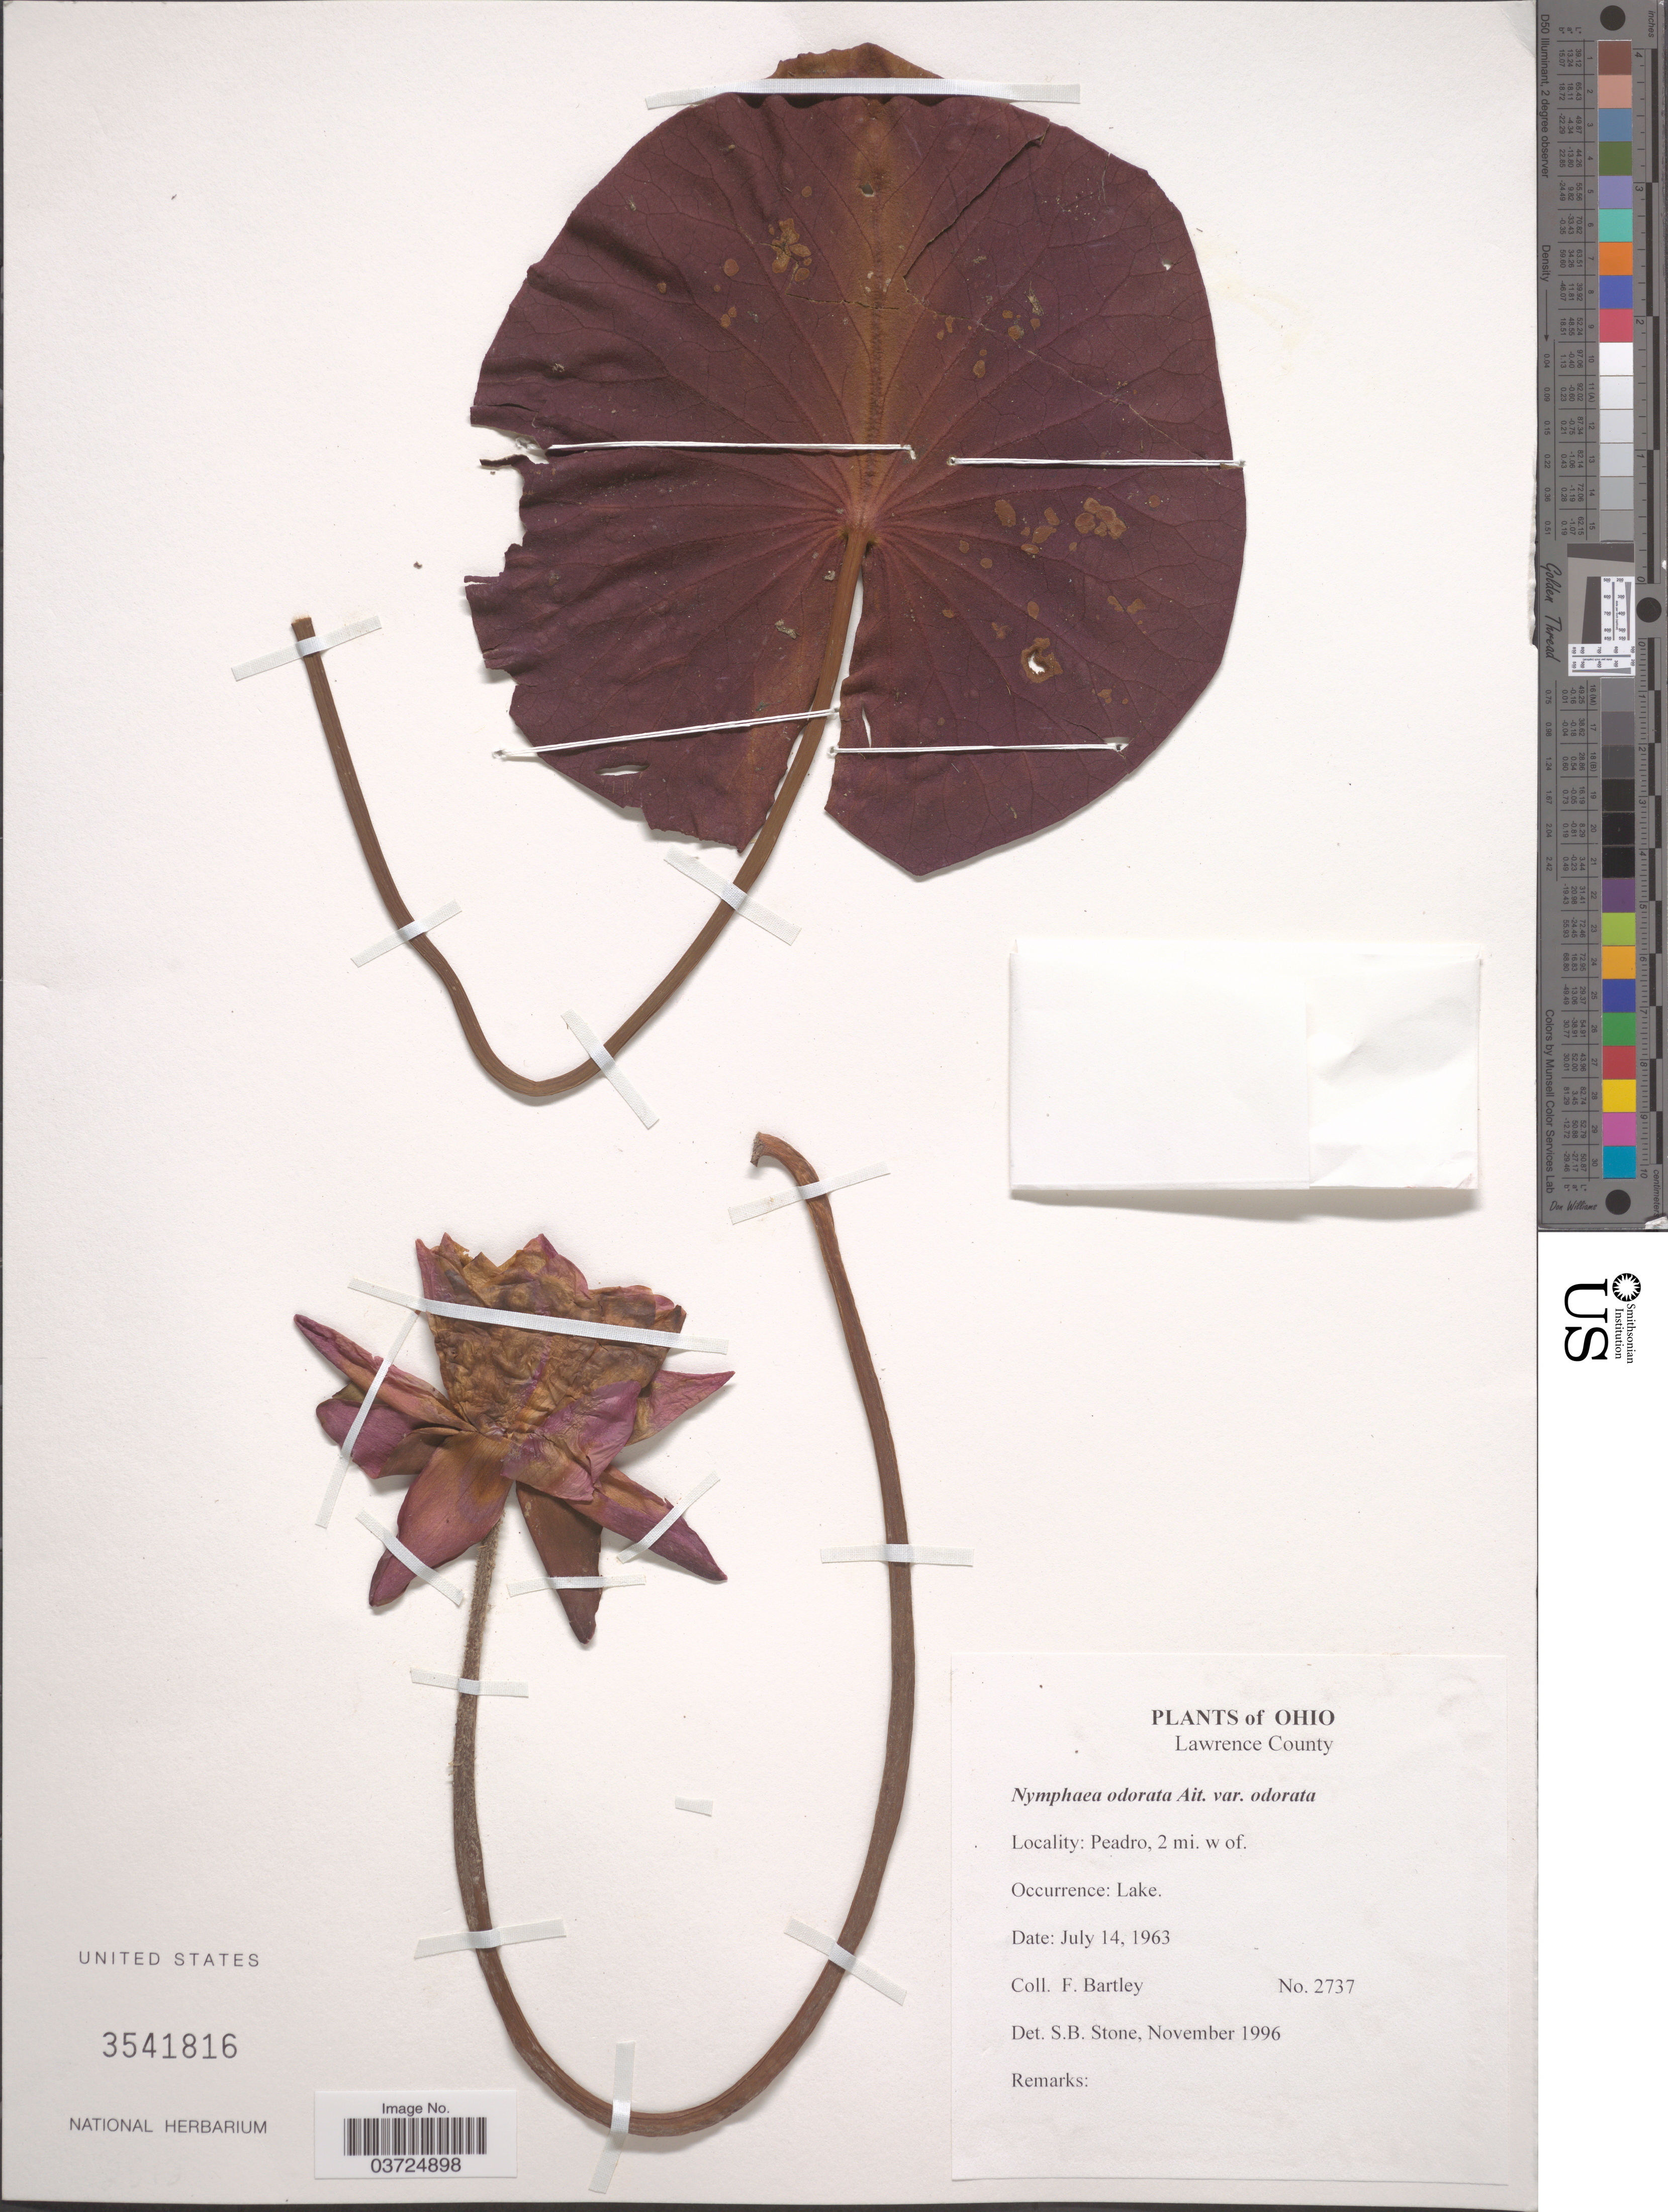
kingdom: Plantae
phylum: Tracheophyta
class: Magnoliopsida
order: Nymphaeales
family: Nymphaeaceae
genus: Nymphaea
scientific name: Nymphaea odorata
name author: Aiton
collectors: F. Bartley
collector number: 2737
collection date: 1963-07-14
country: United States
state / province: Ohio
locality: Lawrence County. Peadro, 2 mi. w of.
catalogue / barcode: US 3541816